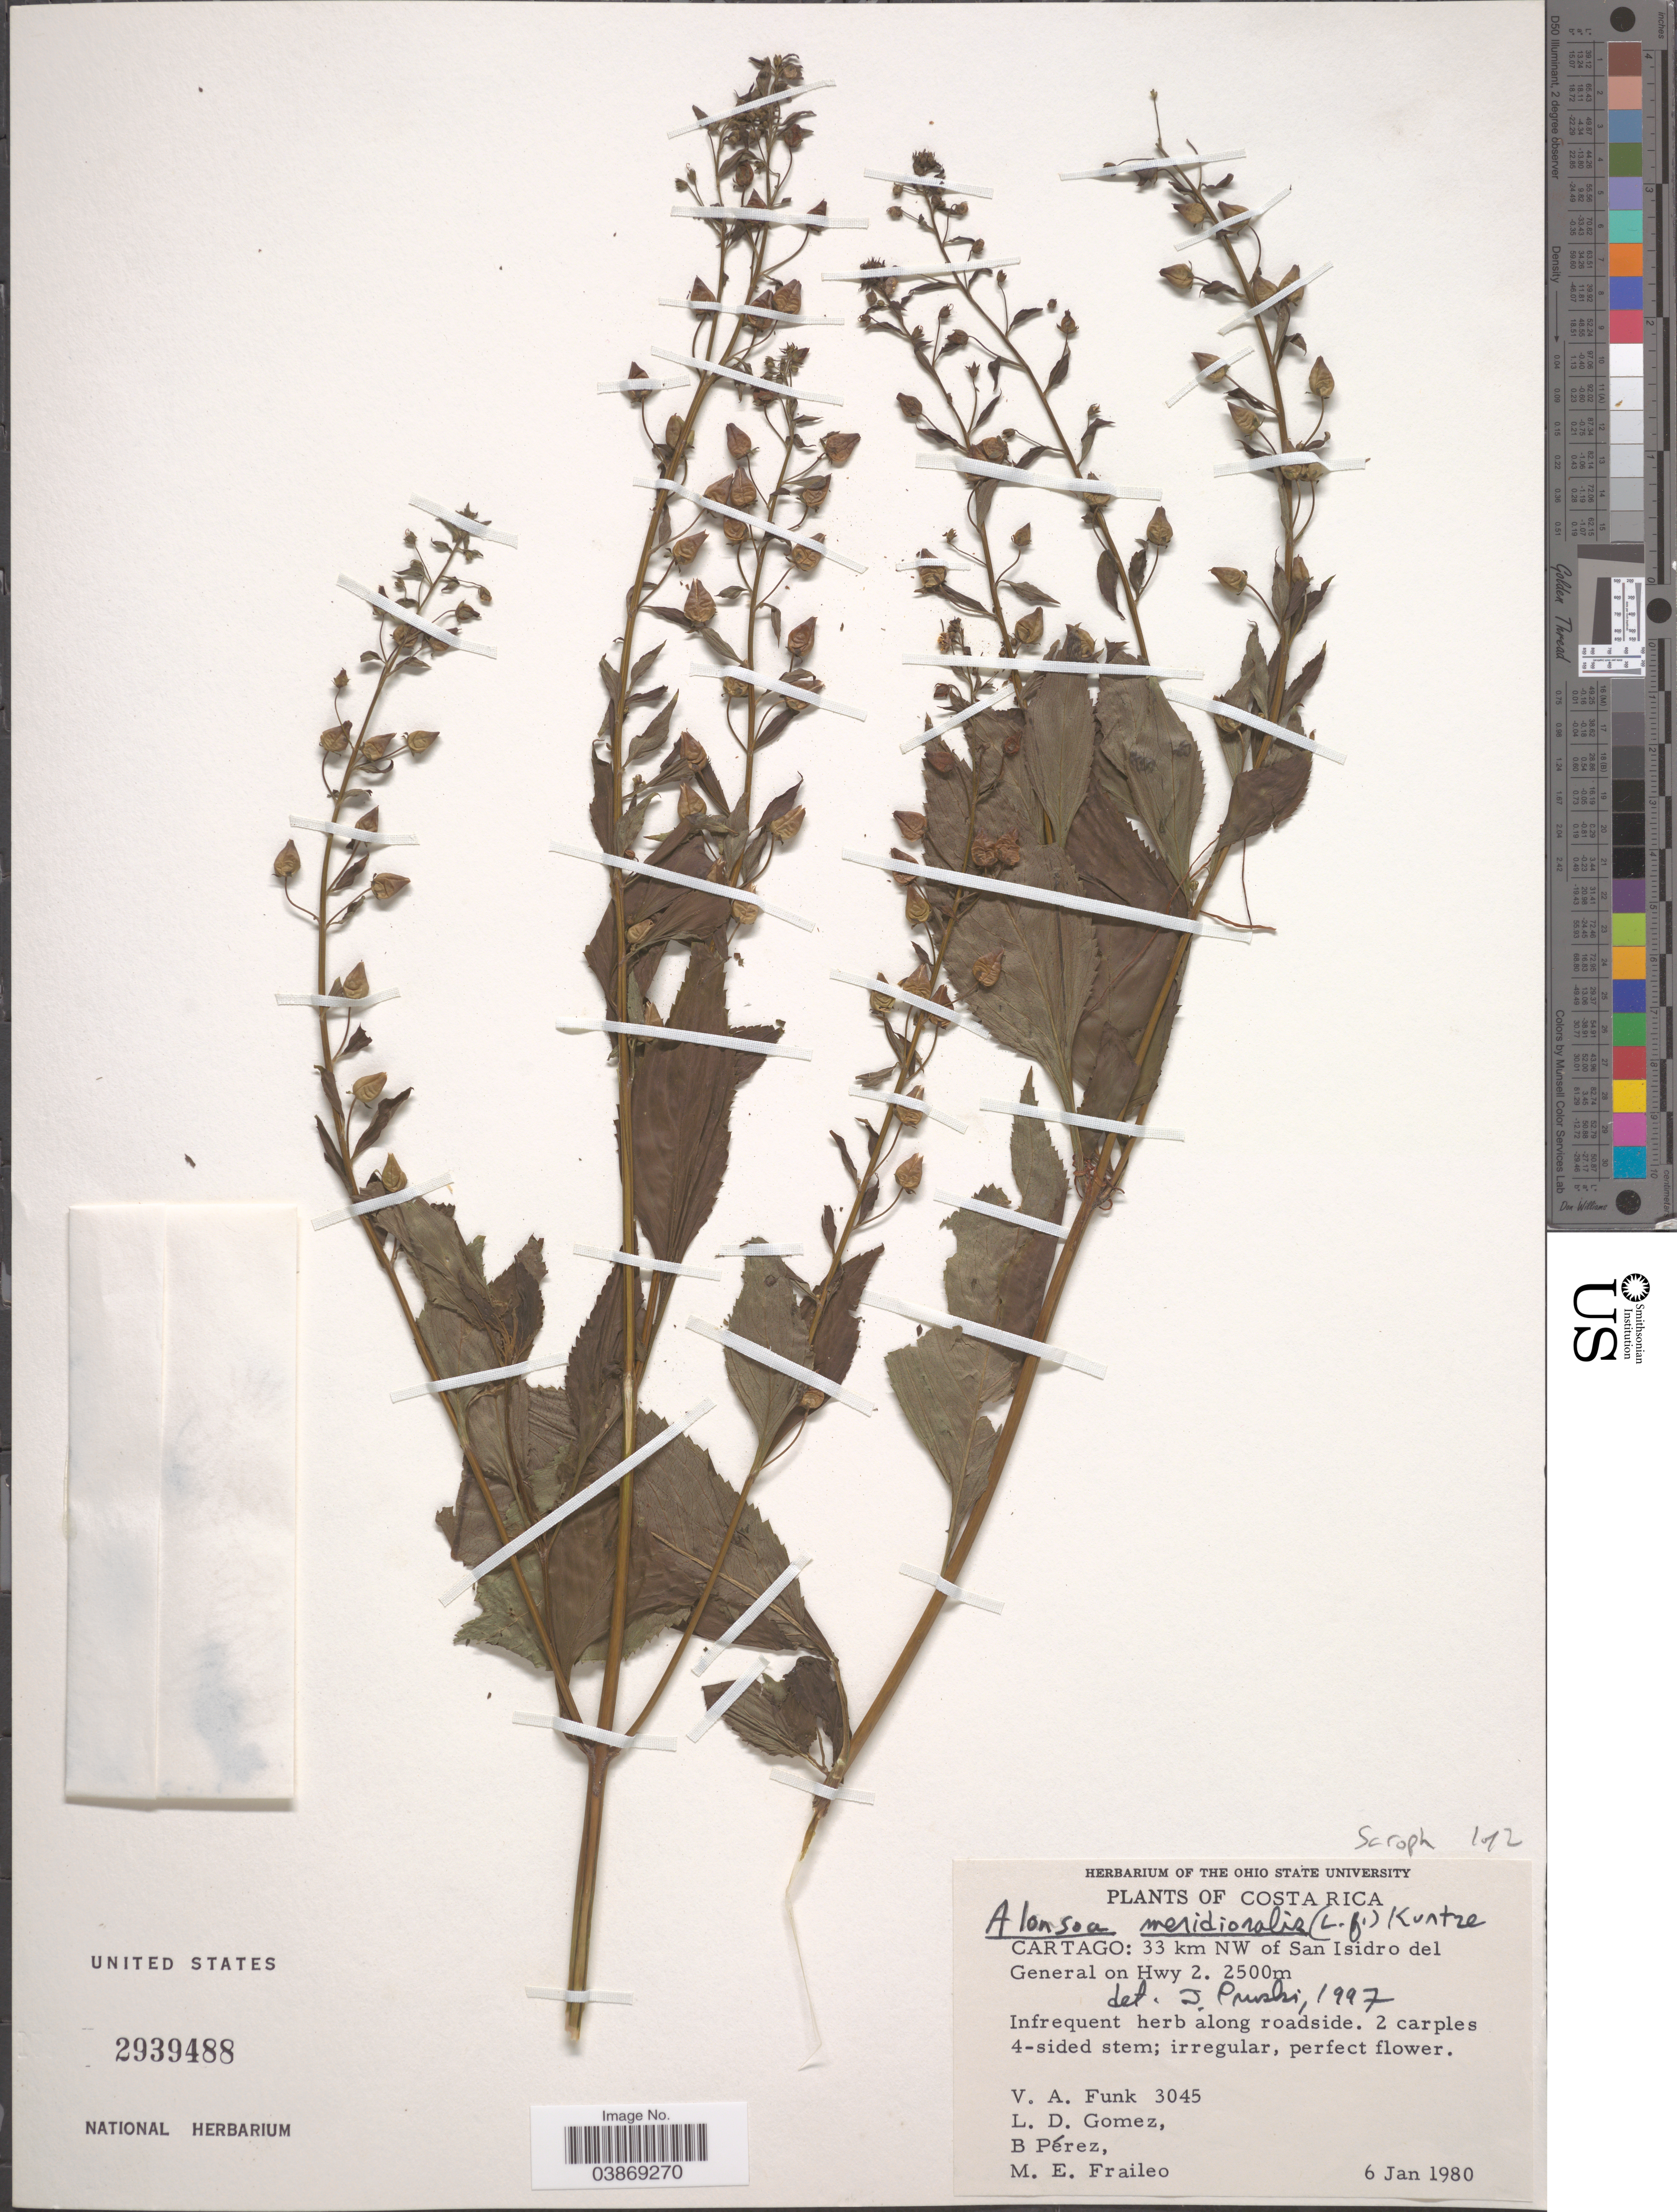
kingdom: Plantae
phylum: Tracheophyta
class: Magnoliopsida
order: Lamiales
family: Scrophulariaceae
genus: Alonsoa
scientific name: Alonsoa meridionalis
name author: (L. f.) Kuntze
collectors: V. Funk, L. D. Gómez, B. Pérez & M. Fraileo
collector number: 3045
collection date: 1980-01-06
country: Costa Rica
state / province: Cartago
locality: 33 km NW of San Isidro del General on Hwy 2.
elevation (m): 2500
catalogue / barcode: US 2939488